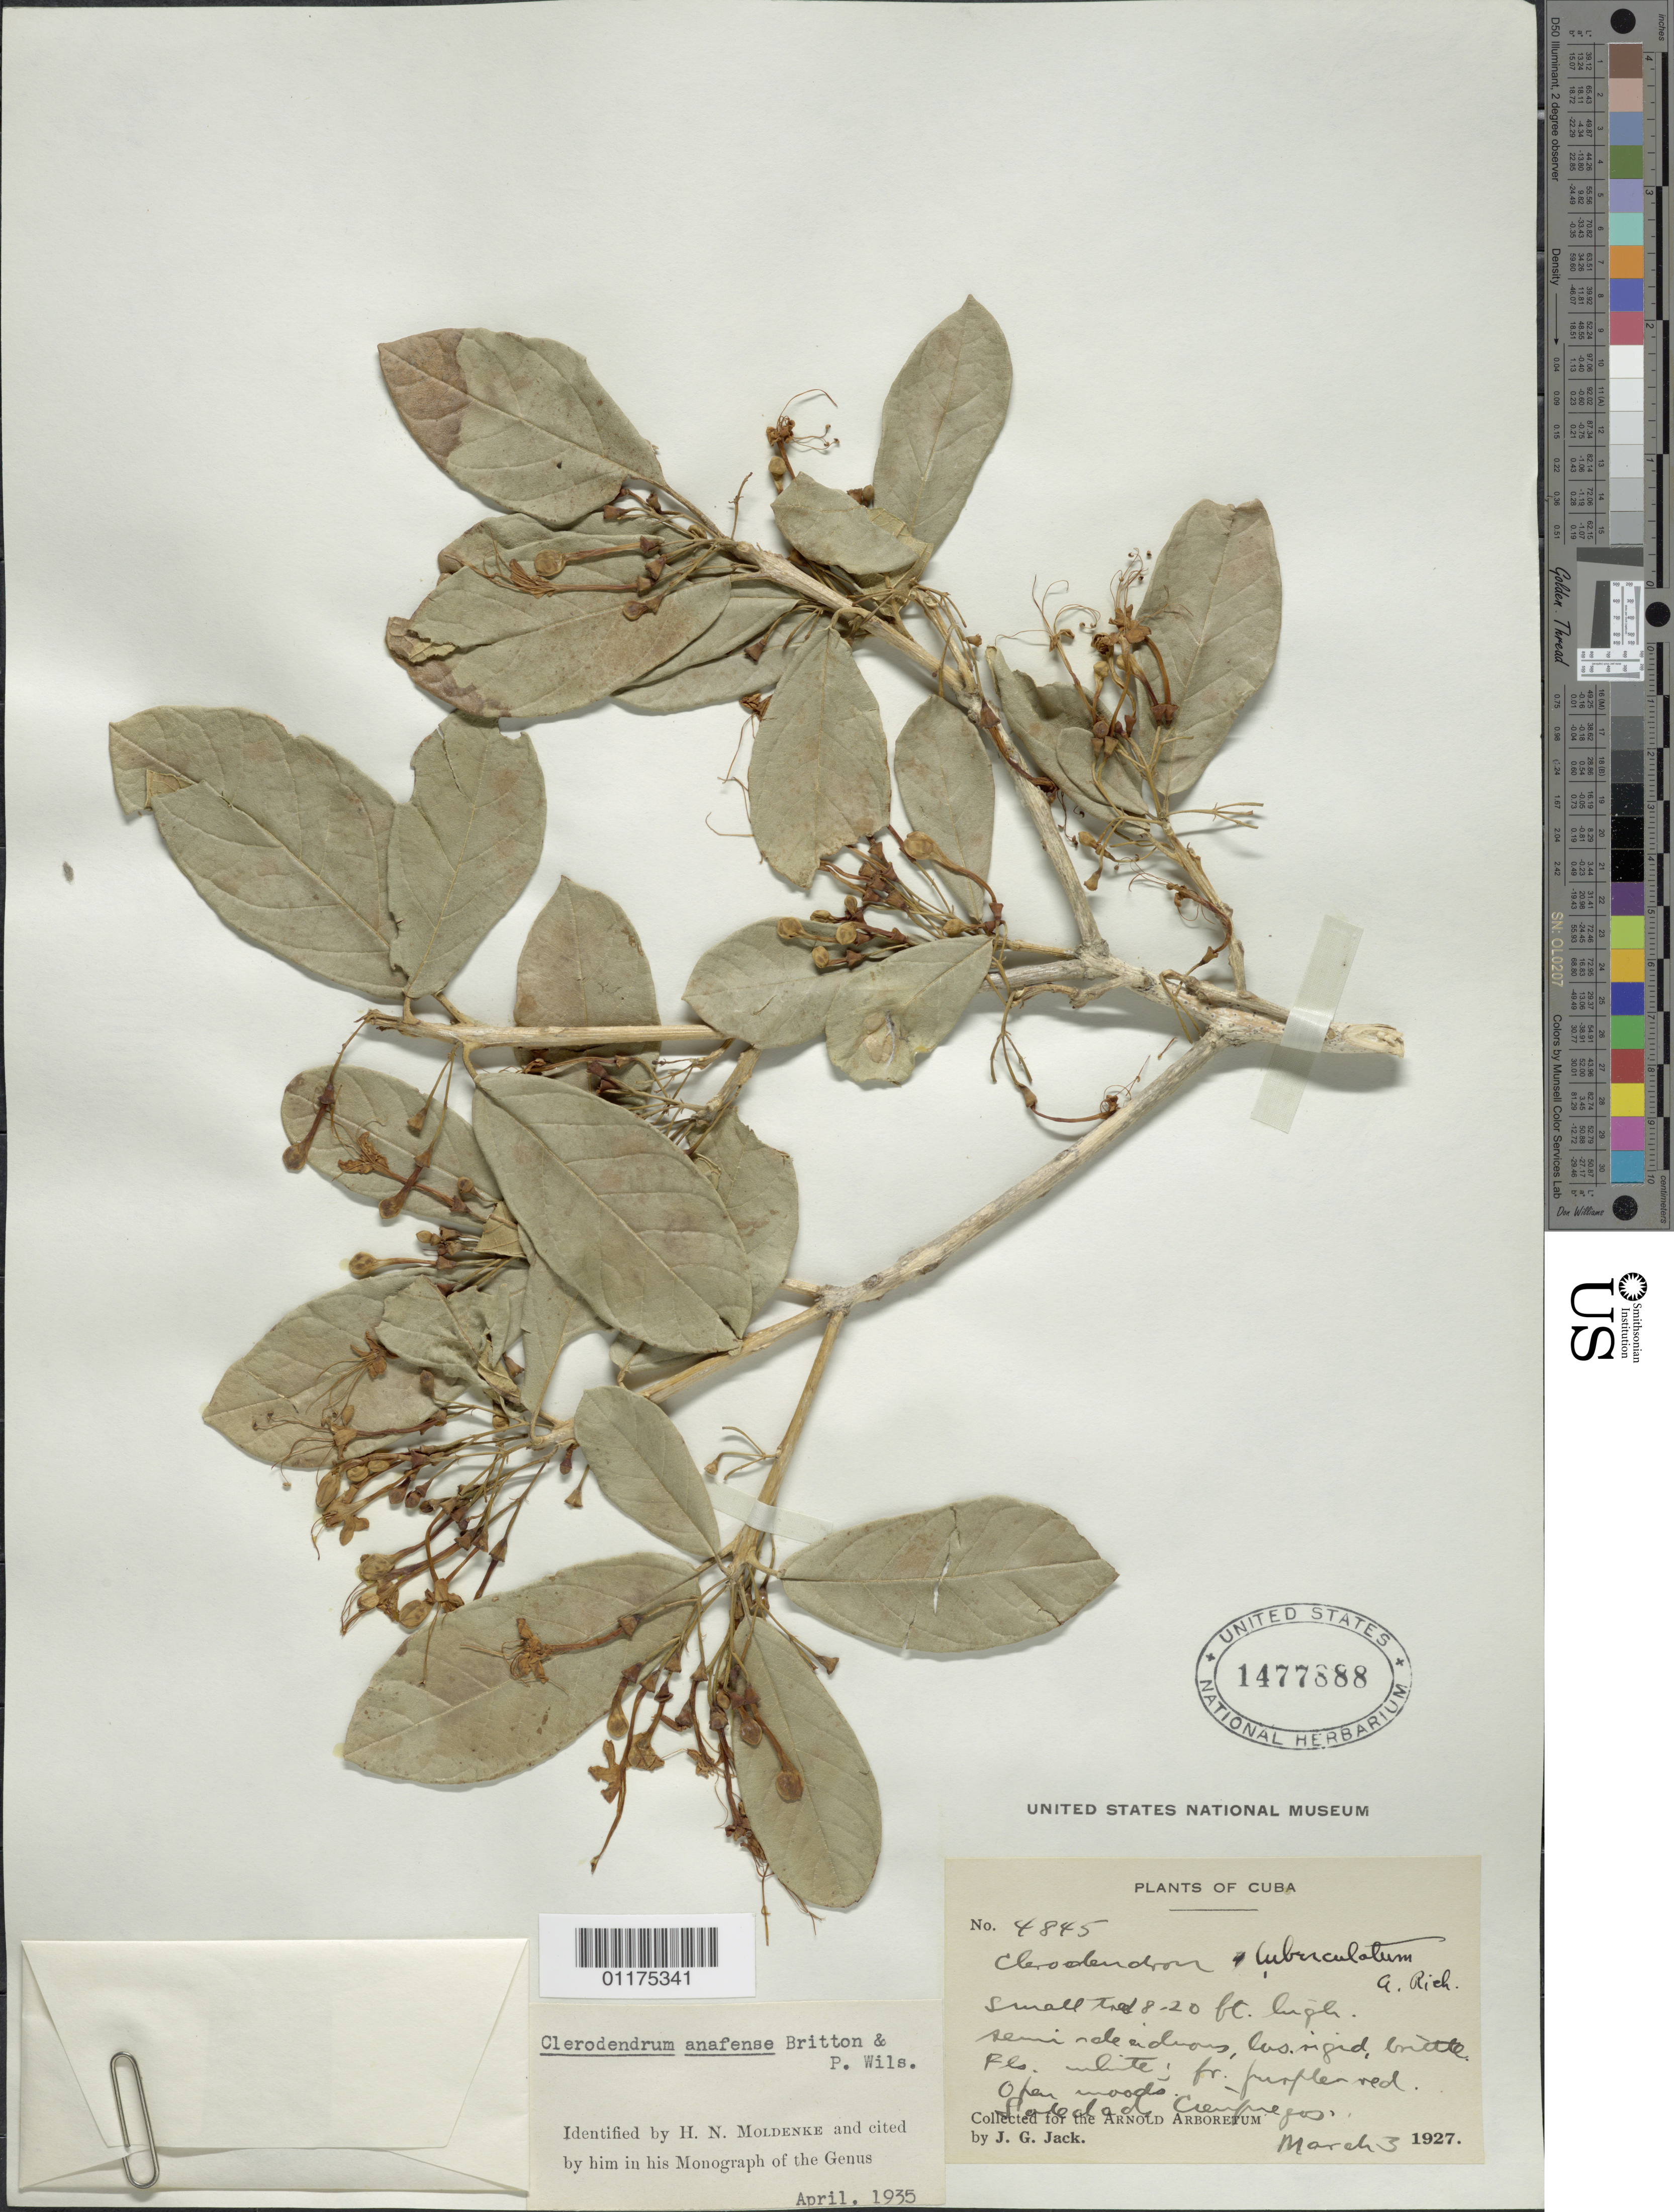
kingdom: Plantae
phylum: Tracheophyta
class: Magnoliopsida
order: Lamiales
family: Lamiaceae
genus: Clerodendrum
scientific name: Clerodendrum anafense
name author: Britton & P. Wilson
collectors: J. G. Jack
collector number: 4845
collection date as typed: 03 Mar 1927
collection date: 1927-03-03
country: Cuba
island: Cuba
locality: Soledad, Cienfuegos.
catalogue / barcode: US 1477888